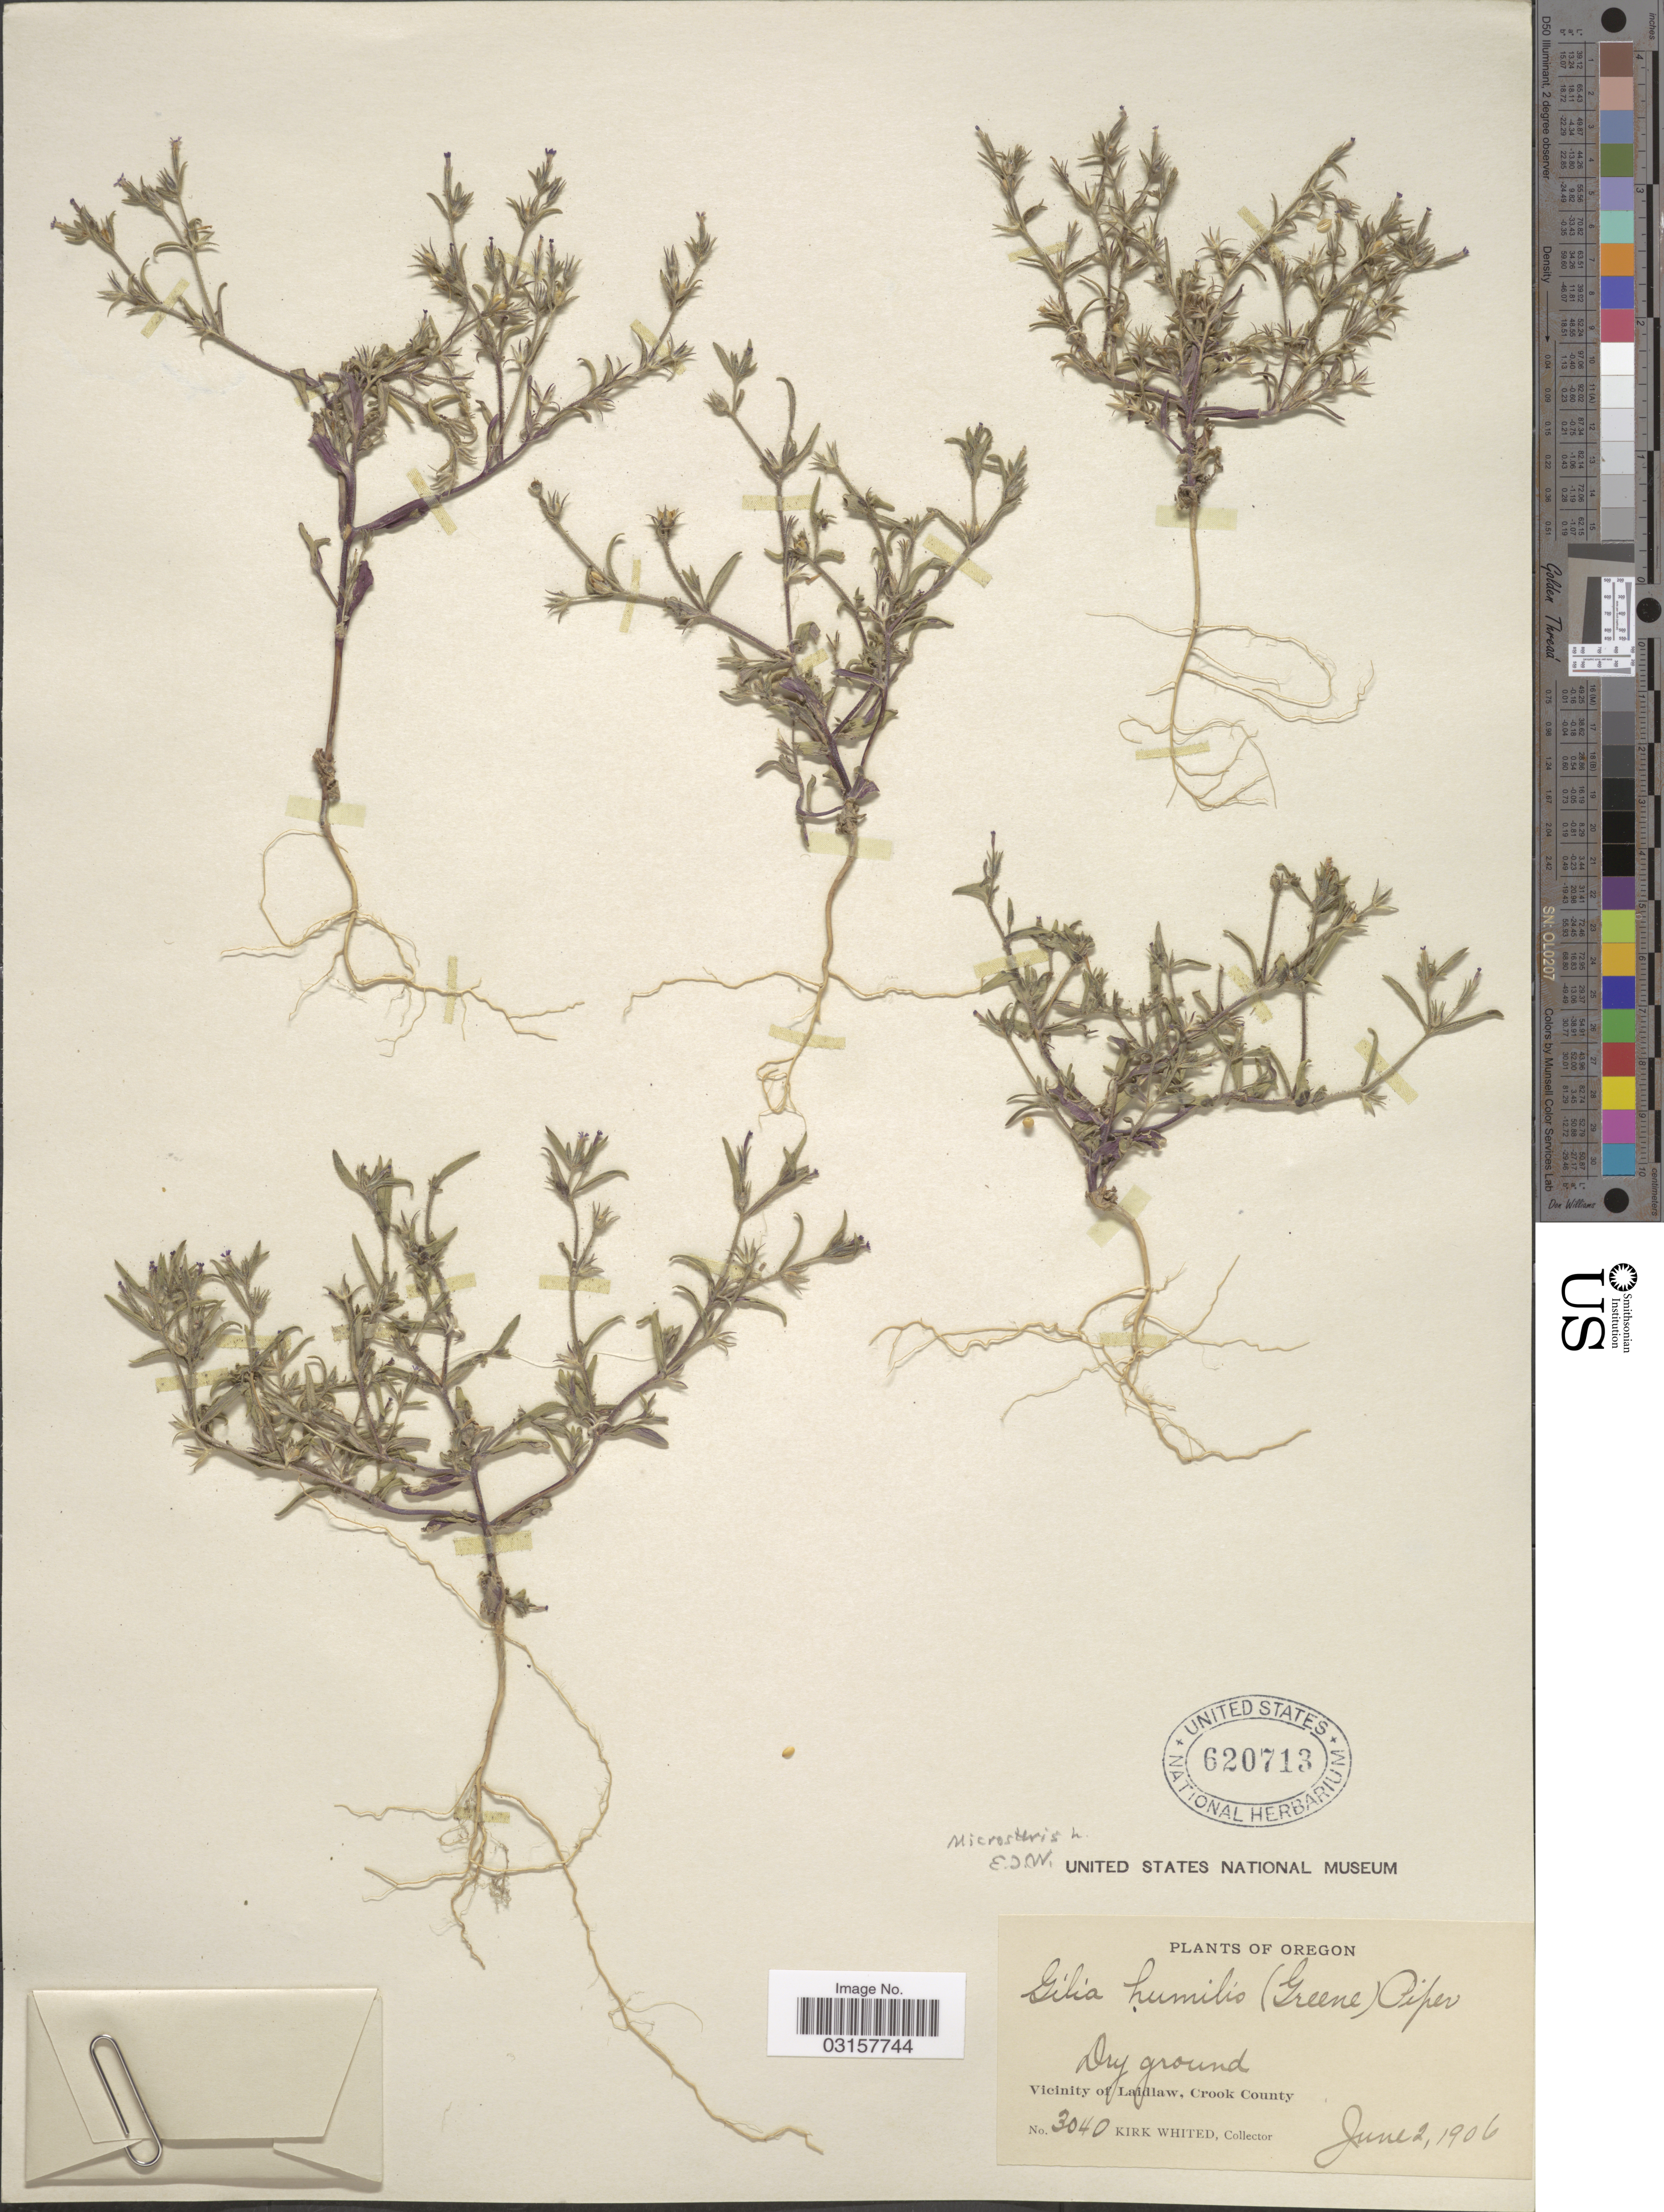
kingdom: Plantae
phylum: Tracheophyta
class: Magnoliopsida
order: Ericales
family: Polemoniaceae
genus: Microsteris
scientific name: Microsteris gracilis var. humilior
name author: (Hook.) Cronquist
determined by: (US) Smithsonian Institution - National Museum of Natural History - Department of Botany (UNITED STATES)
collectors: K. Whited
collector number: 3040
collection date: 1906-06-02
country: United States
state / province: Oregon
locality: Vicinity of Laidlaw, Crook County.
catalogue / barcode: US 620713